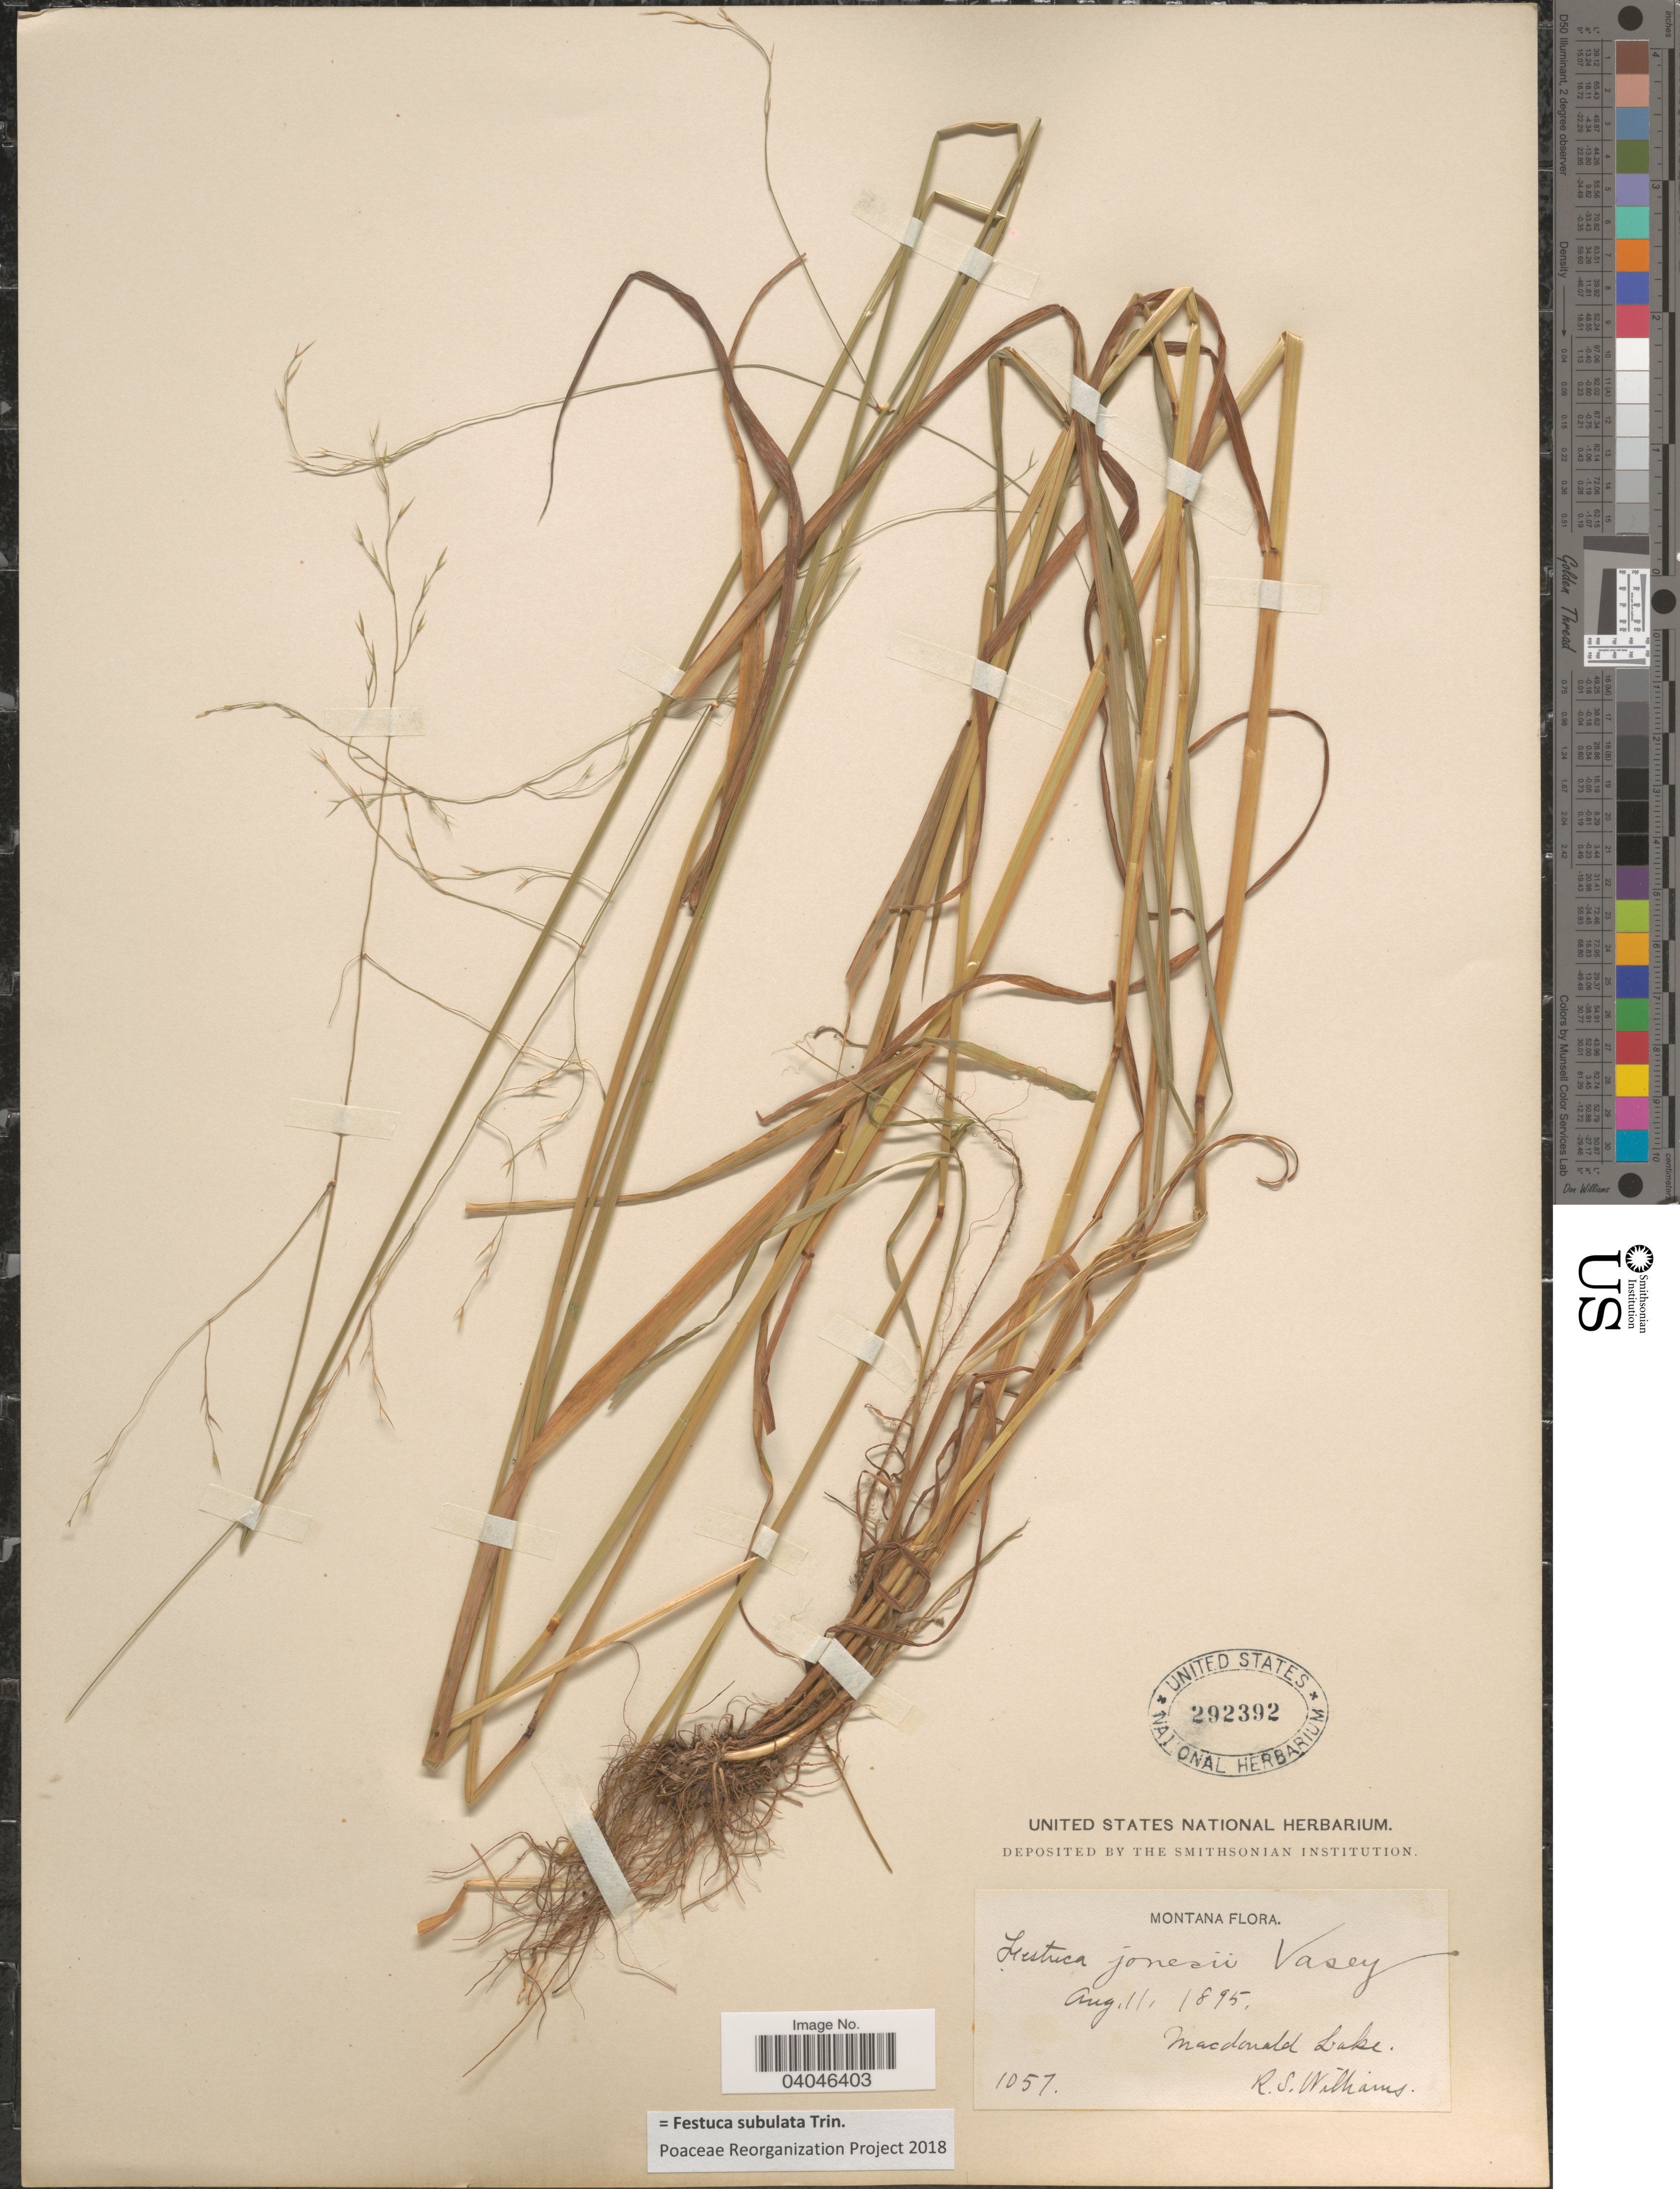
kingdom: Plantae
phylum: Tracheophyta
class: Liliopsida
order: Poales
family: Poaceae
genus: Festuca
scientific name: Festuca subulata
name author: Trin.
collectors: R. Wiliams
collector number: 1057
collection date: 1895-08-11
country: United States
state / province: Montana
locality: Macdonald Lake.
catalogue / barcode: US 292392